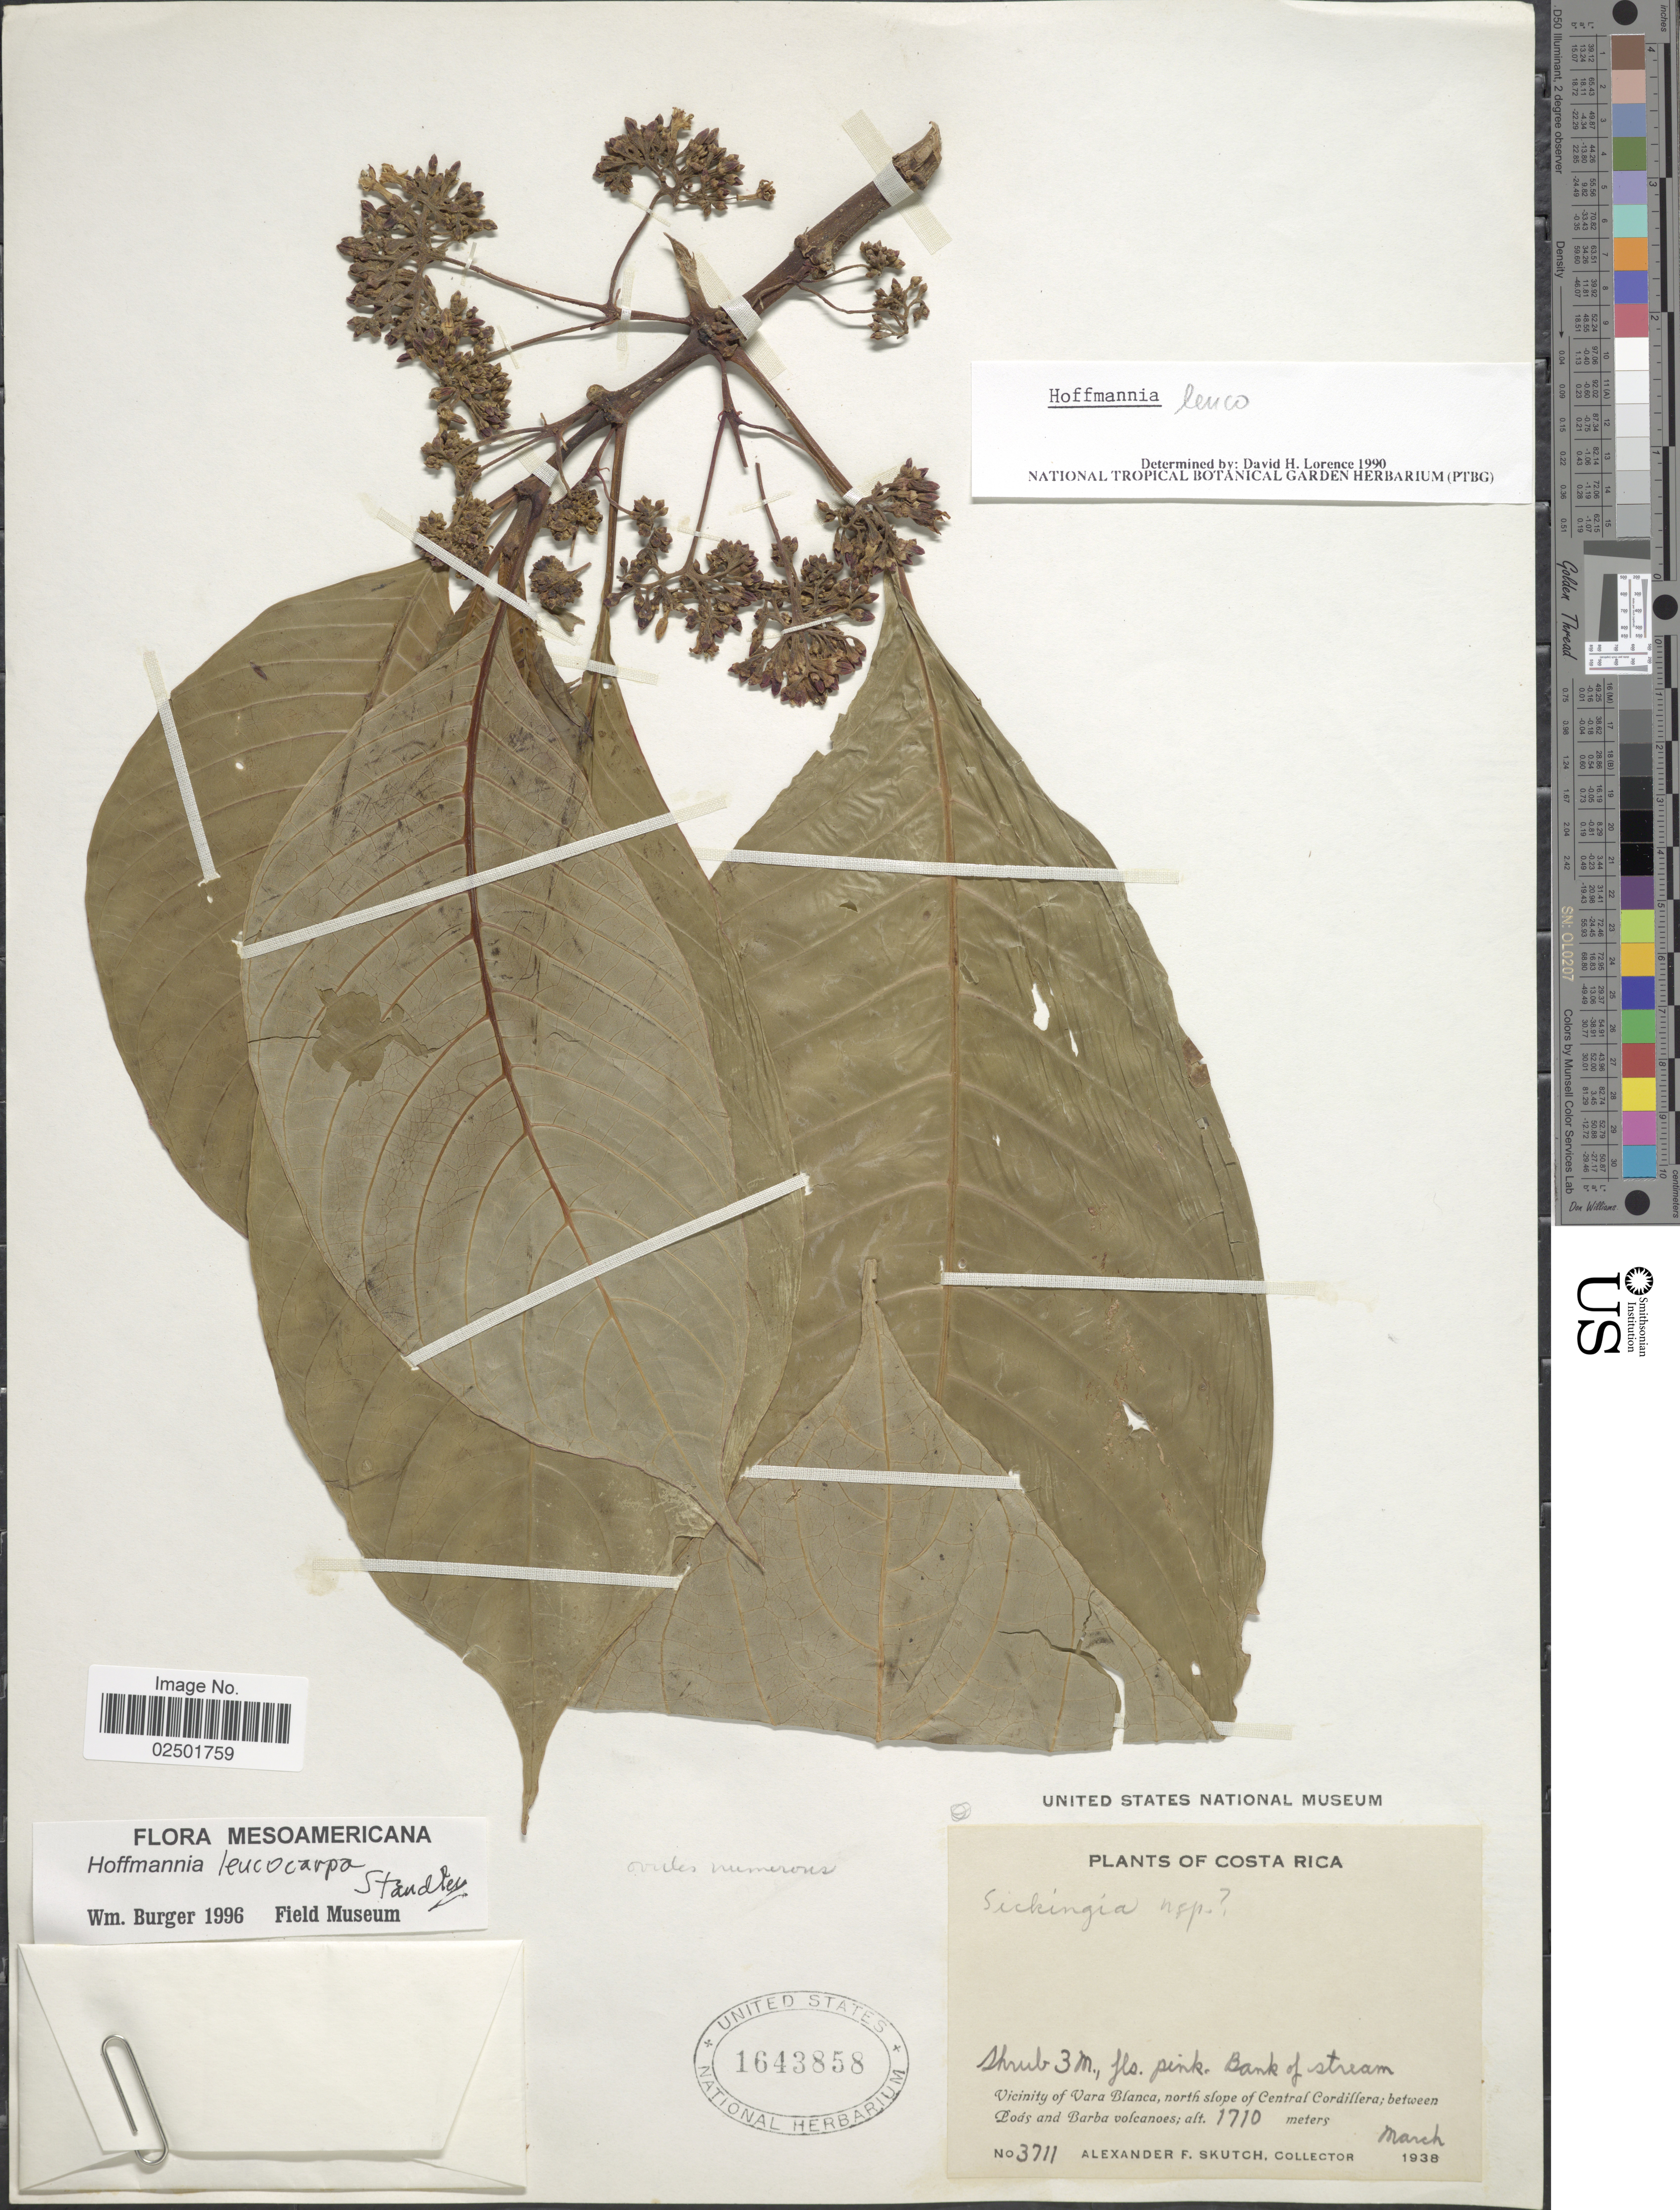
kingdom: Plantae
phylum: Tracheophyta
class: Magnoliopsida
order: Gentianales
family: Rubiaceae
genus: Hoffmannia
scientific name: Hoffmannia leucocarpa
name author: Standl.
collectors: A. F. Skutch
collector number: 3711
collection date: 1938-03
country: Costa Rica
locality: Bank of stream, Vicinity of Vara Blanca, north slope of Central Cordillera; between Poás and Barba volcanoes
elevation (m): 1710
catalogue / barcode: US 1643858